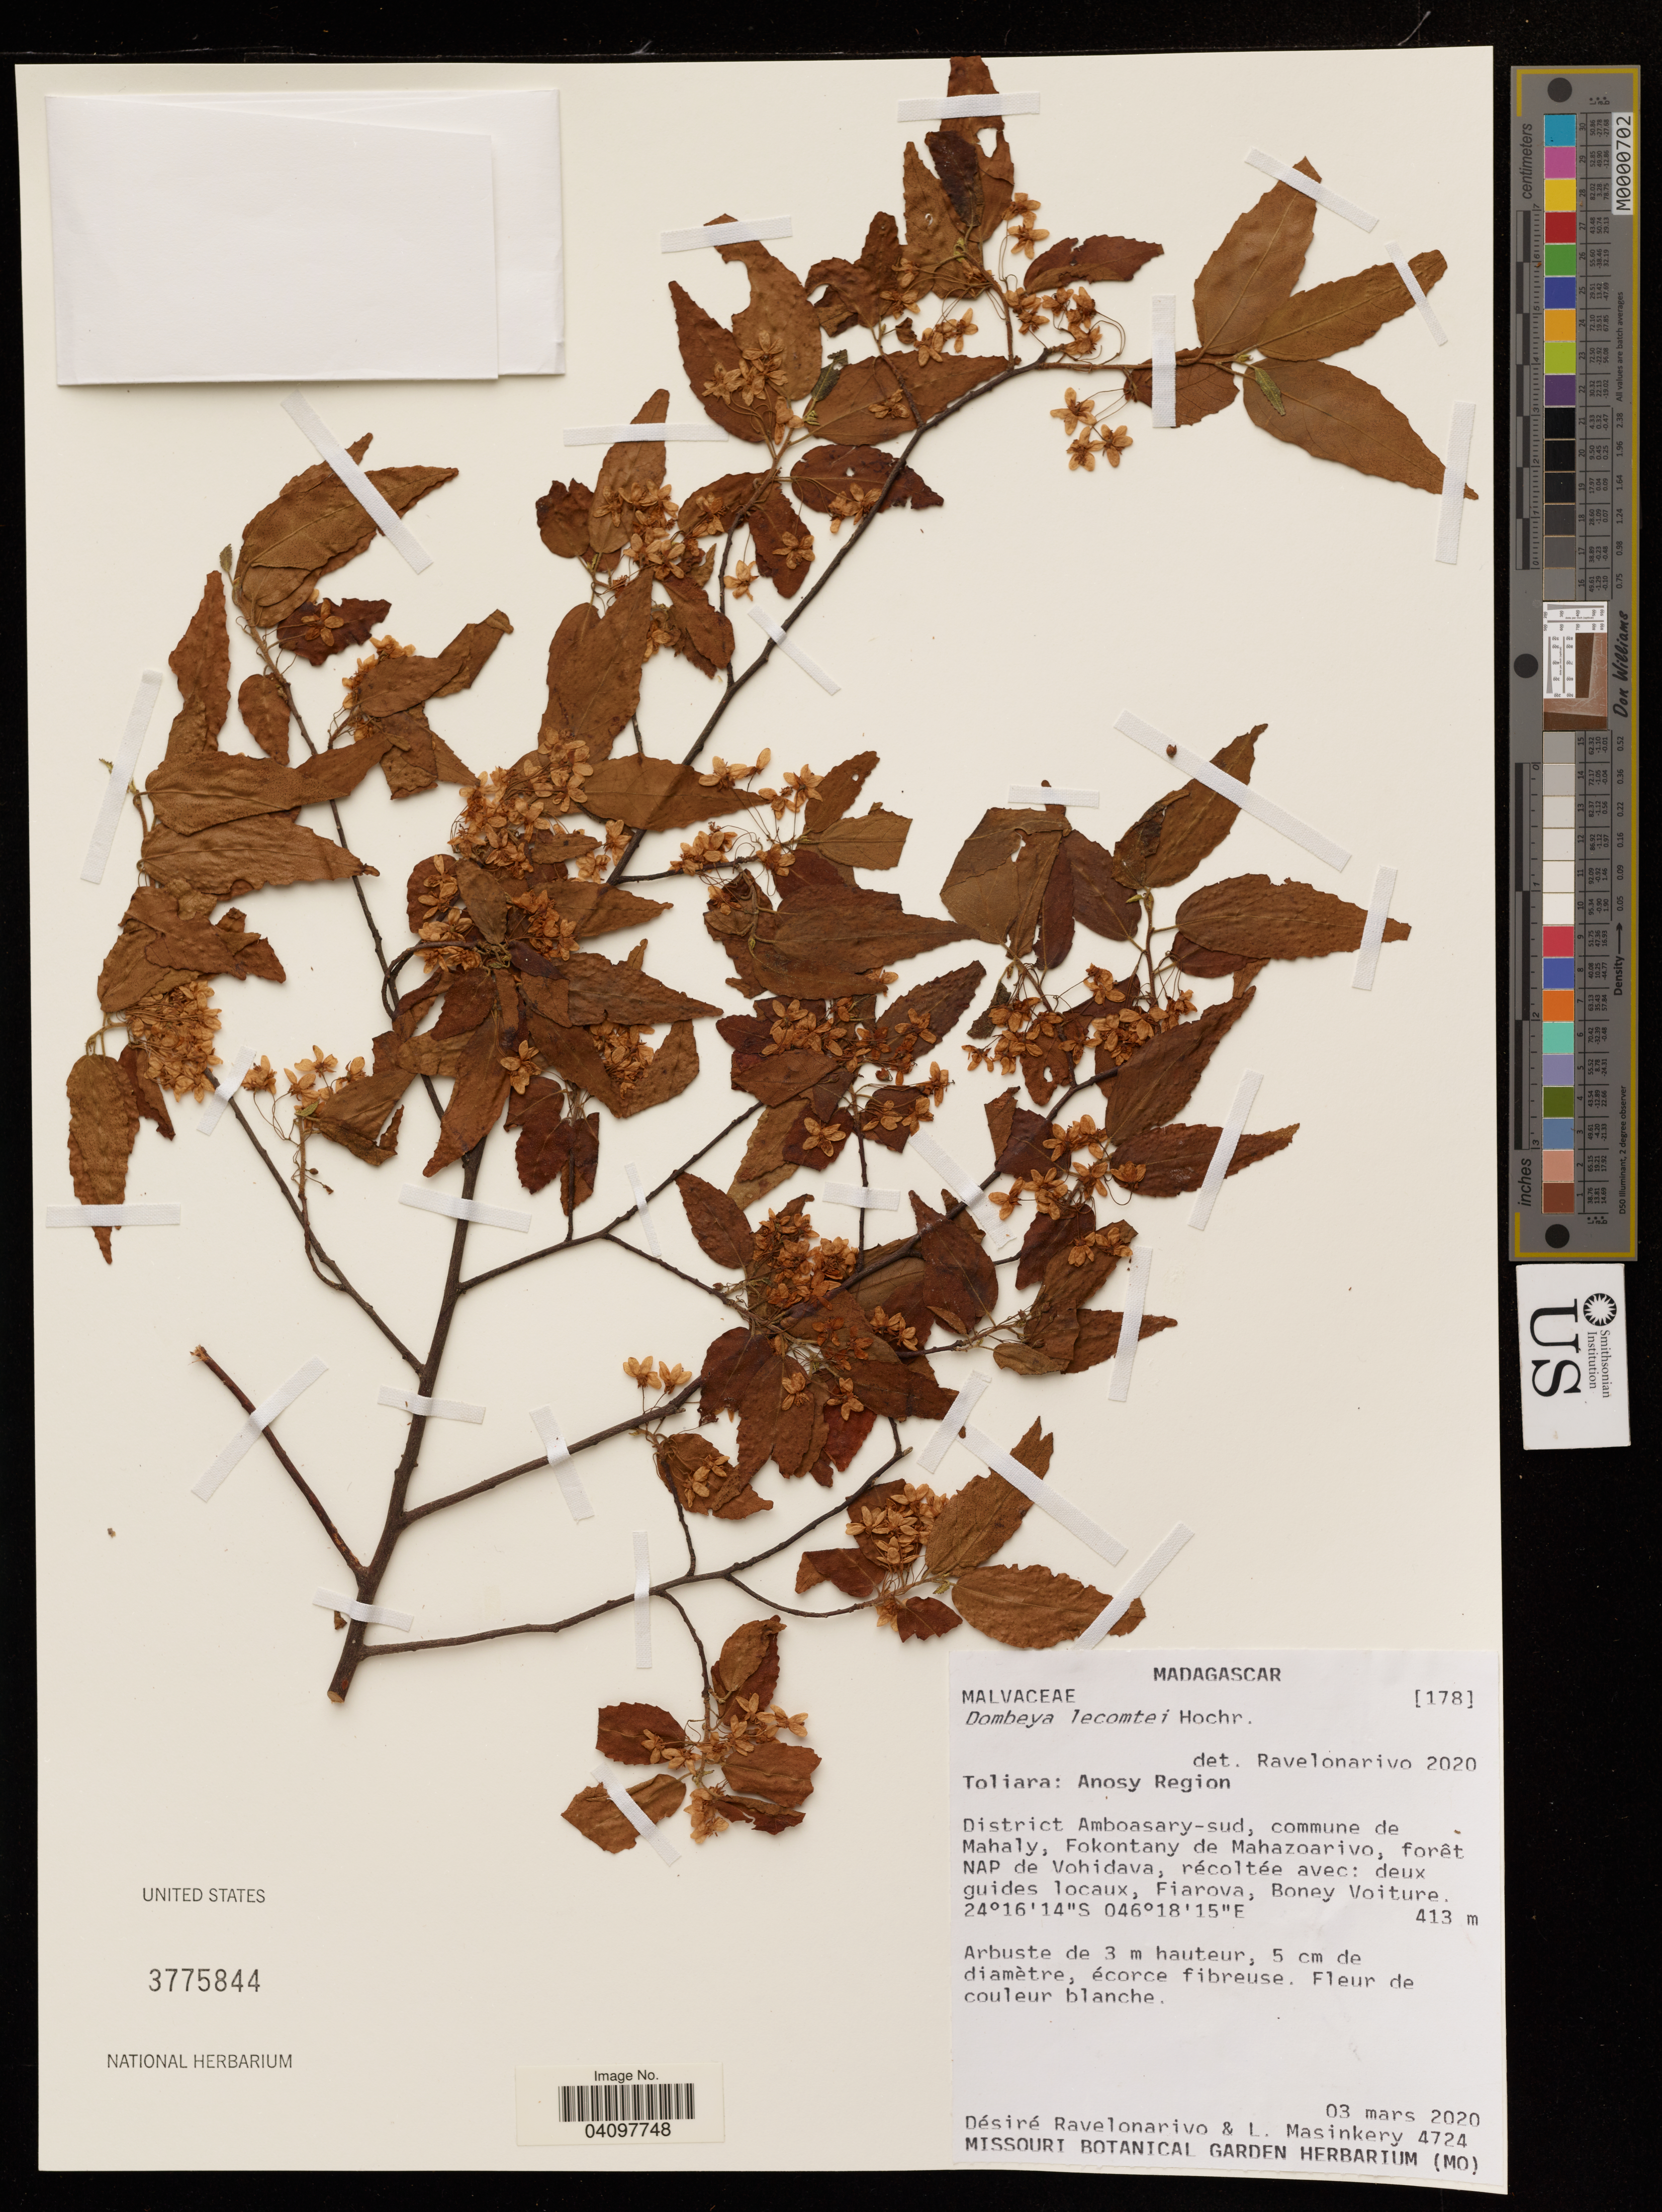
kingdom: Plantae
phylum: Tracheophyta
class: Magnoliopsida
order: Malvales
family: Malvaceae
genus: Dombeya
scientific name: Dombeya lecomtei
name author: Hochr.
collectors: D. Ravelonarivo & L. Masinkery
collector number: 4724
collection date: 2020-03-03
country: Madagascar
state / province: Toliara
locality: Anosy Region. District Amboasary-sud, commune de Mahaly, Fokontany de Mahazoarivo, forêt NAP de Vohidava, récoltée avec: deux guides locaux, Fiarova, Boney Voiture.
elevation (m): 413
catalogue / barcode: US 3775844